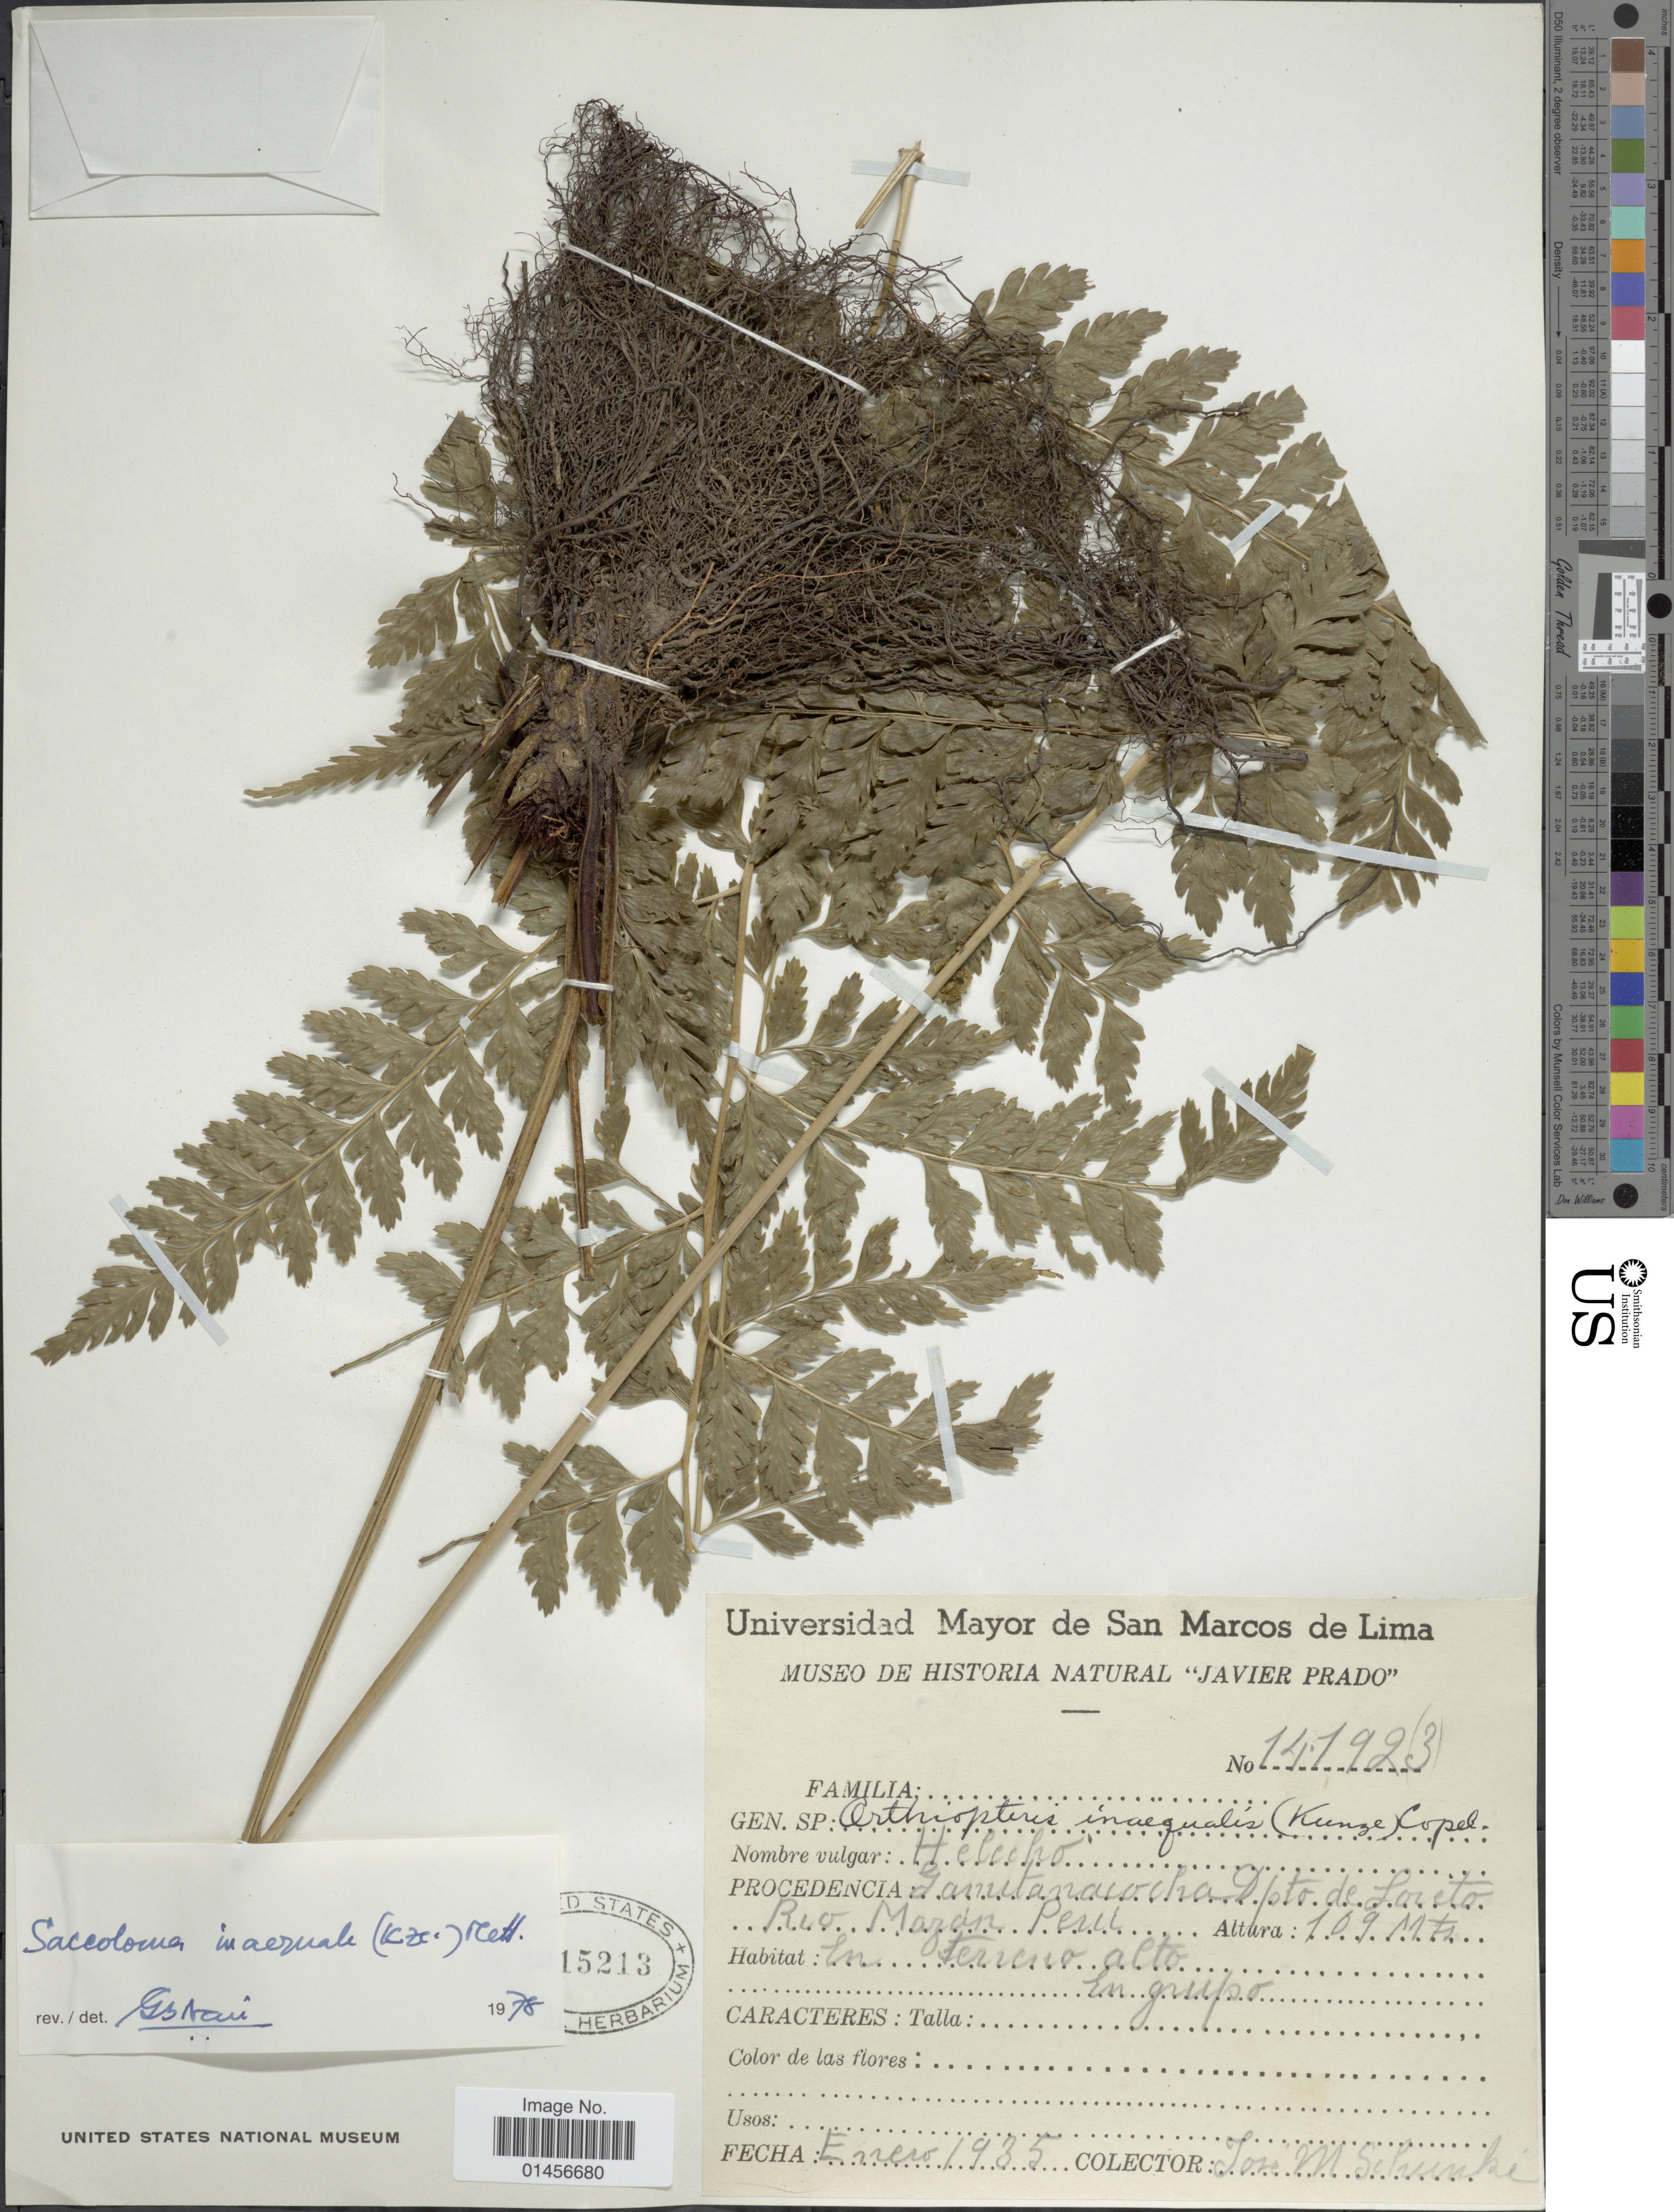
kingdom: Plantae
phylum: Tracheophyta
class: Polypodiopsida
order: Polypodiales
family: Saccolomataceae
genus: Saccoloma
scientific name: Saccoloma inaequale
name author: (Kunze) Mett.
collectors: J. M. Schunke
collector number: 141923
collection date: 1935-01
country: Peru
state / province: Loreto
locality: Gamitanacocha, Río Mazán, Dpto. de Loreto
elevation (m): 109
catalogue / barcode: US 15213